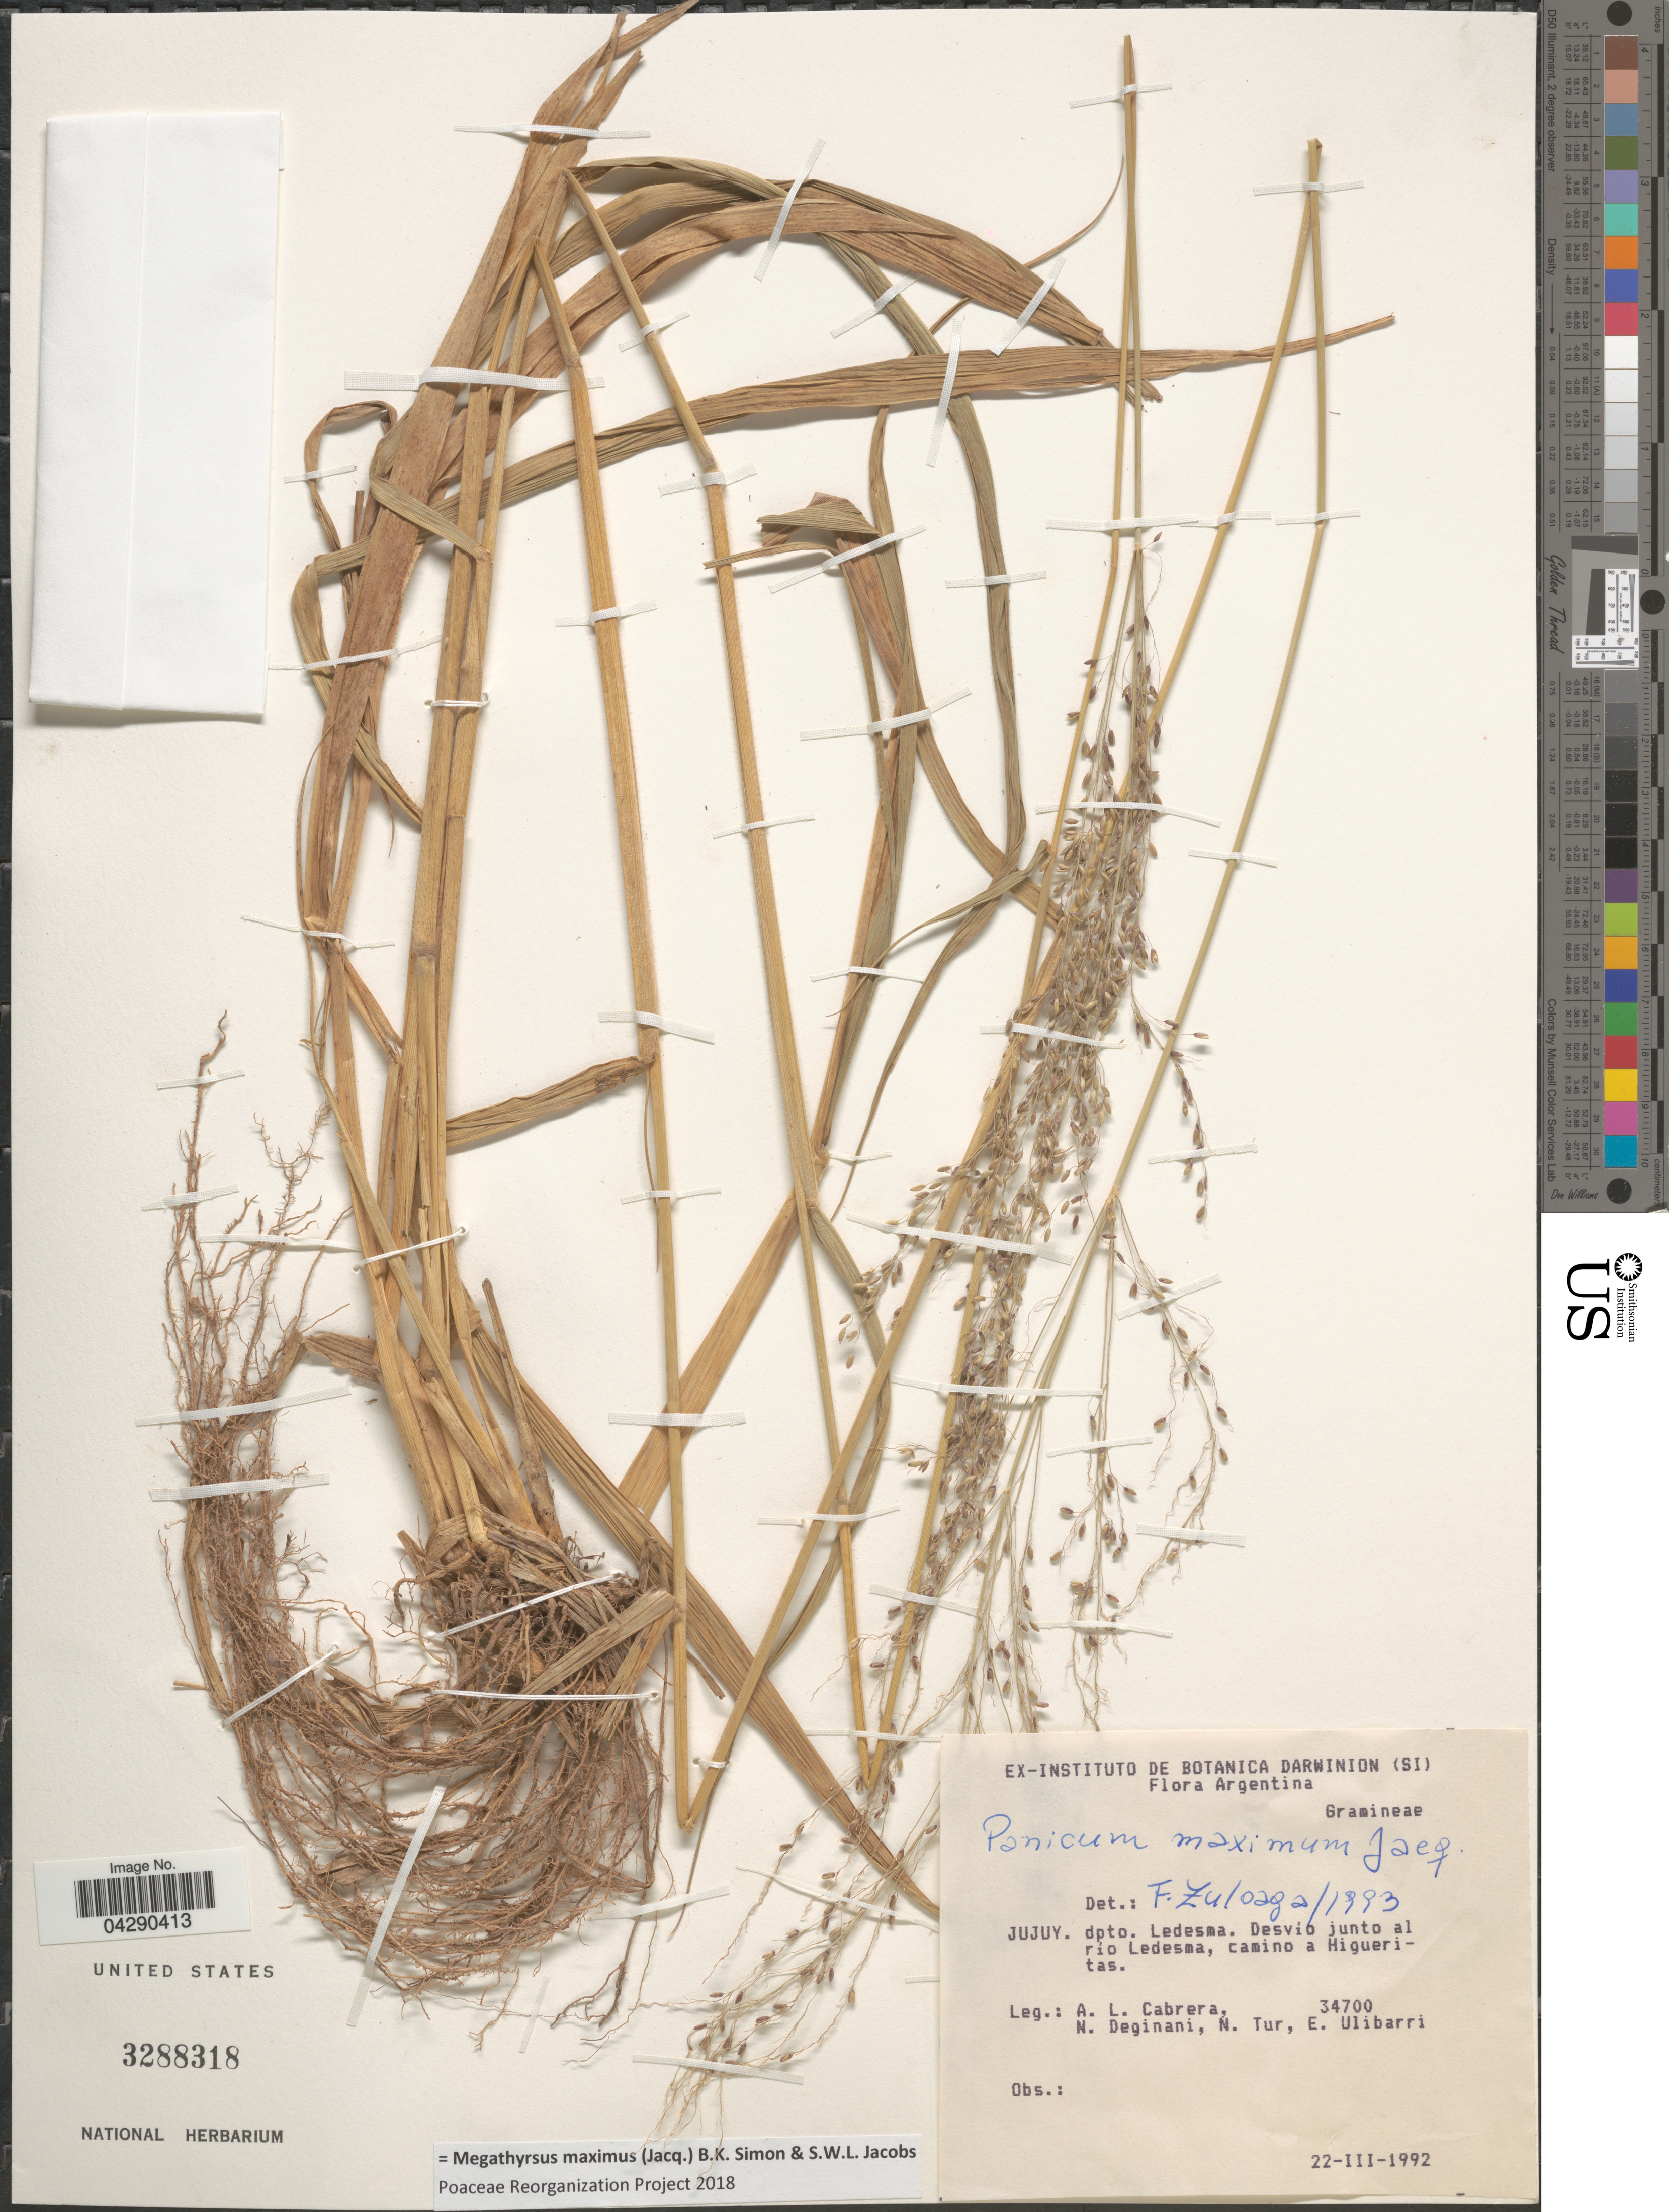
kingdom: Plantae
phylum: Tracheophyta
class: Liliopsida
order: Poales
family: Poaceae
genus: Megathyrsus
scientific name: Megathyrsus maximus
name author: (Jacq.) B.K. Simon & S.W.L. Jacobs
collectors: A. L. Cabrera, N. Deginani, N. Tur & E. Ulibarri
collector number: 34700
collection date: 1992-03-22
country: Argentina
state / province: Jujuy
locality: Dpto. Ledesma. Desvío junto al río Ledesma, camino a Higueritas.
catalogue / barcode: US 3288318